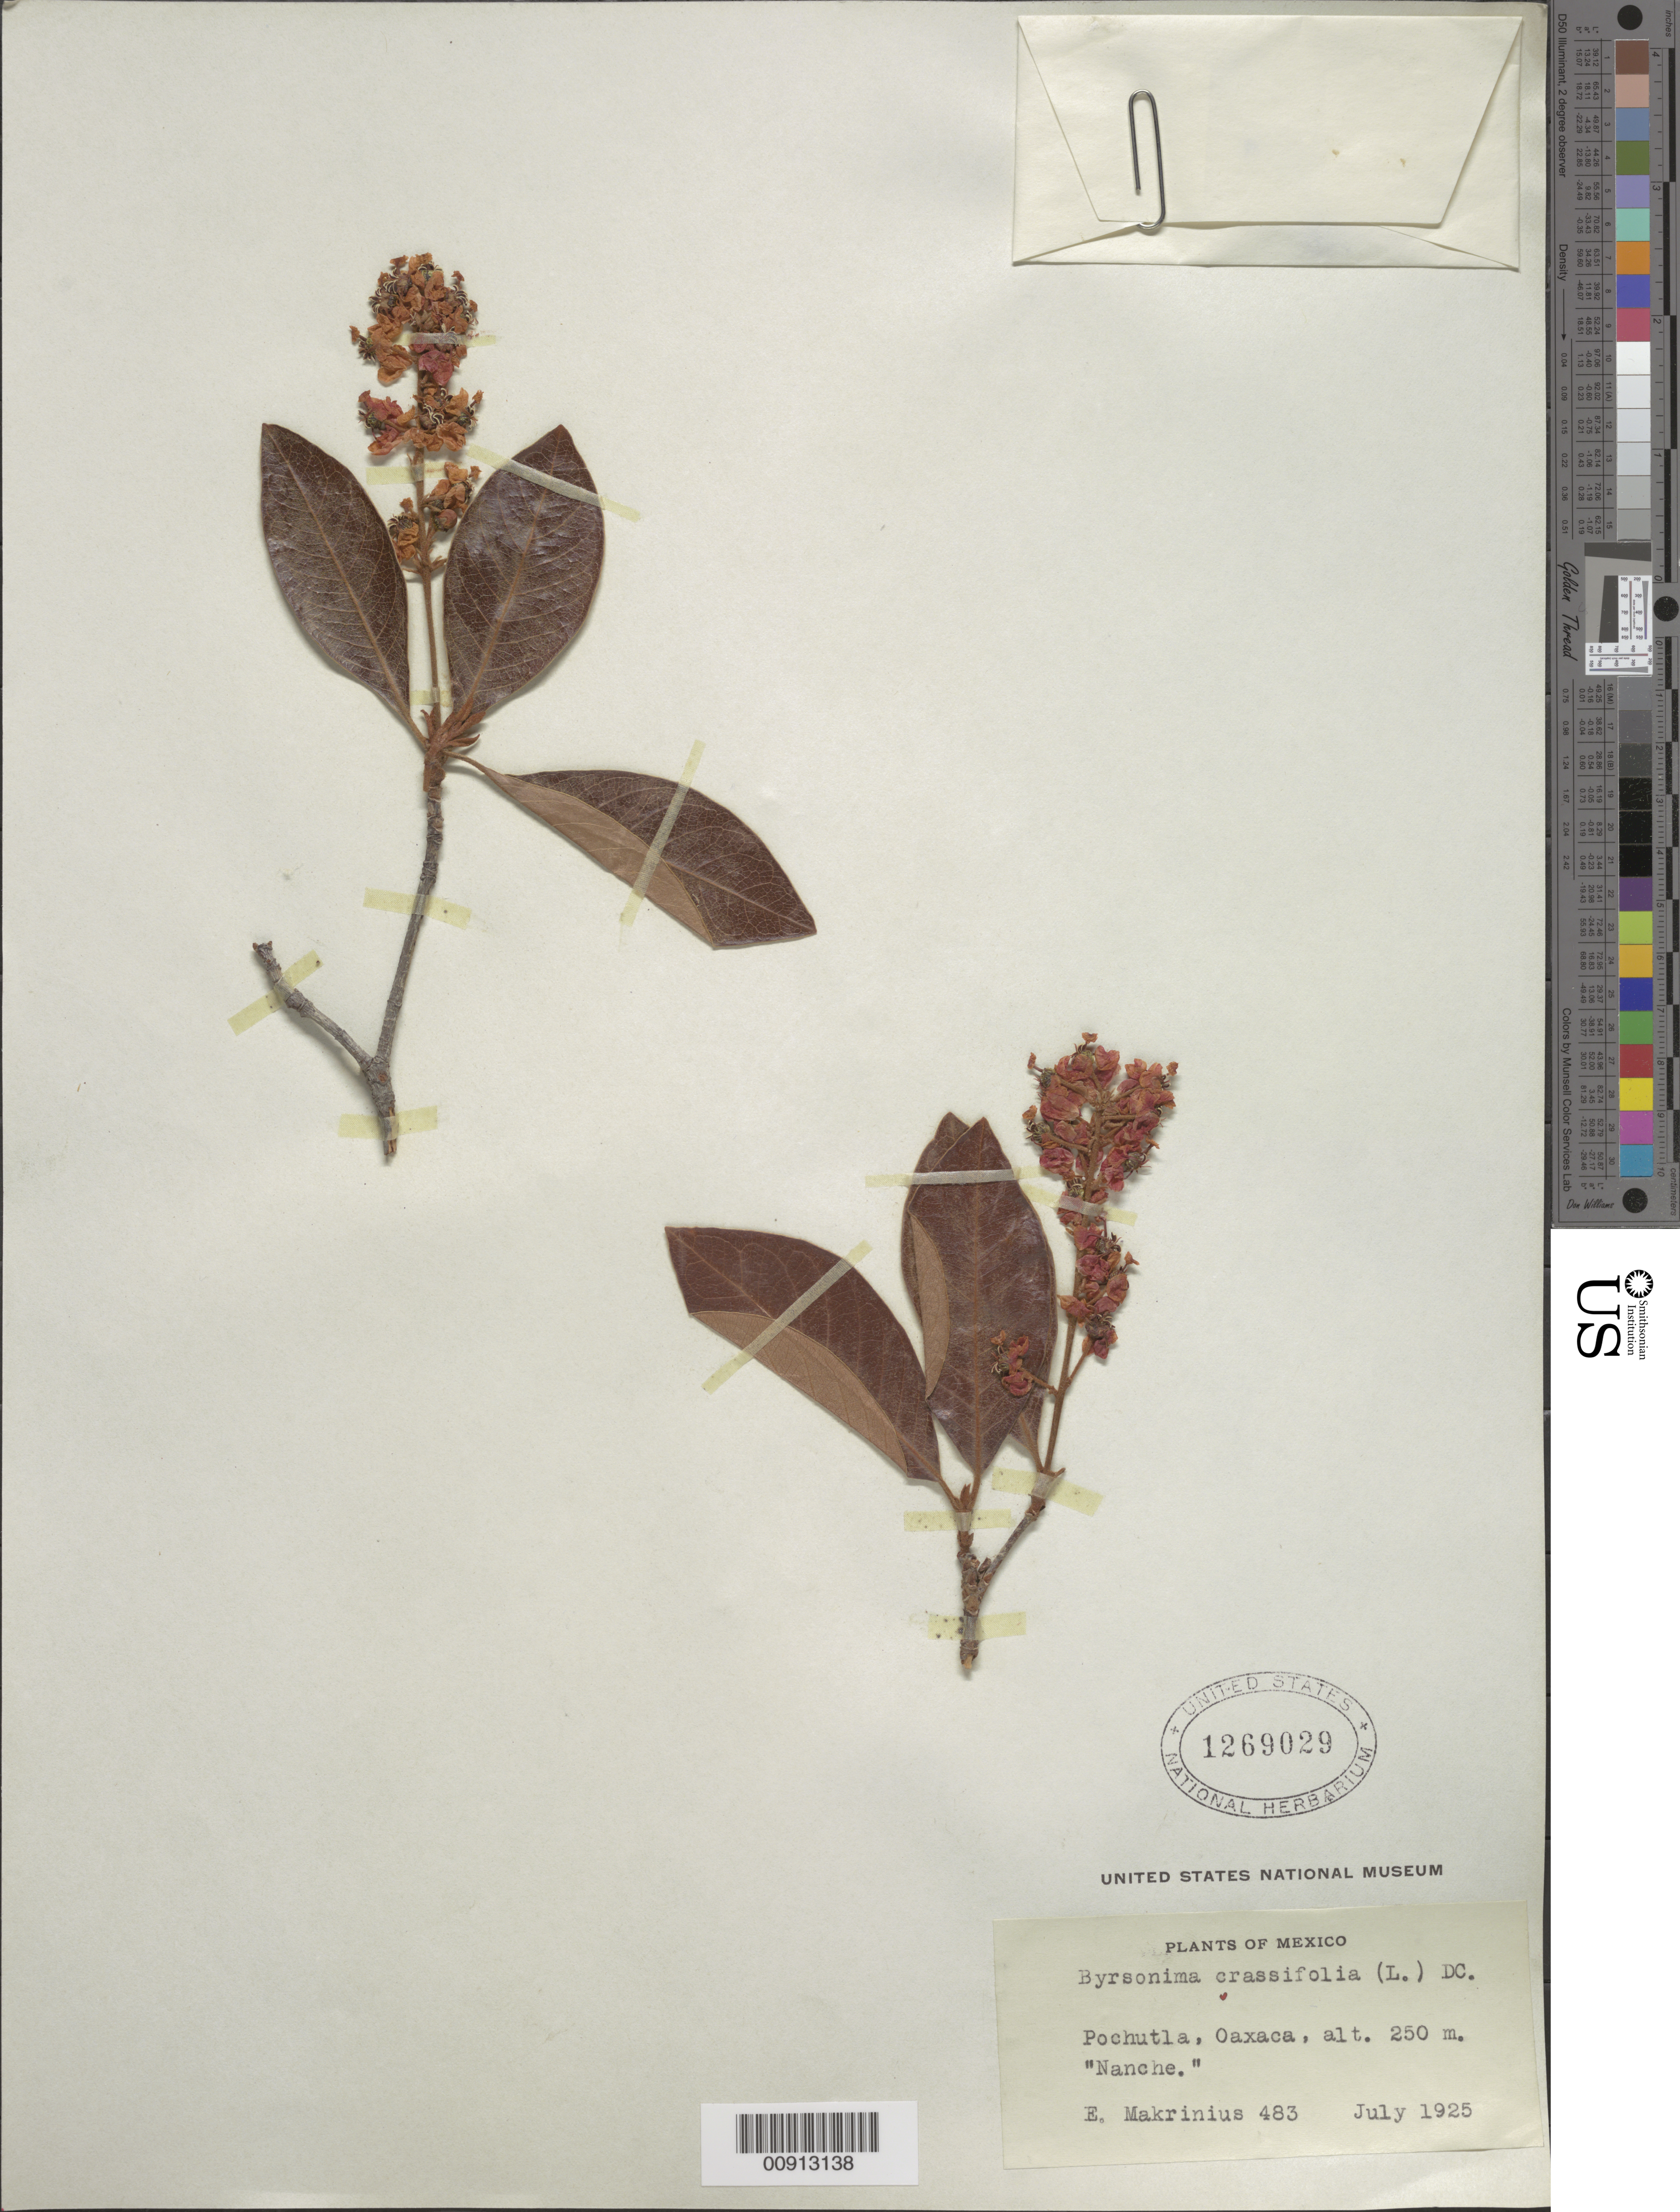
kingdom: Plantae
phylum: Tracheophyta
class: Magnoliopsida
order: Malpighiales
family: Malpighiaceae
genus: Byrsonima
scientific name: Byrsonima crassifolia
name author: (L.) Kunth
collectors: E. Makrinius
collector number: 483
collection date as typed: Jul 1925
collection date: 1925-07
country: Mexico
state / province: Oaxaca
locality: Pochutla, Oaxaca.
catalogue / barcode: US 1269029